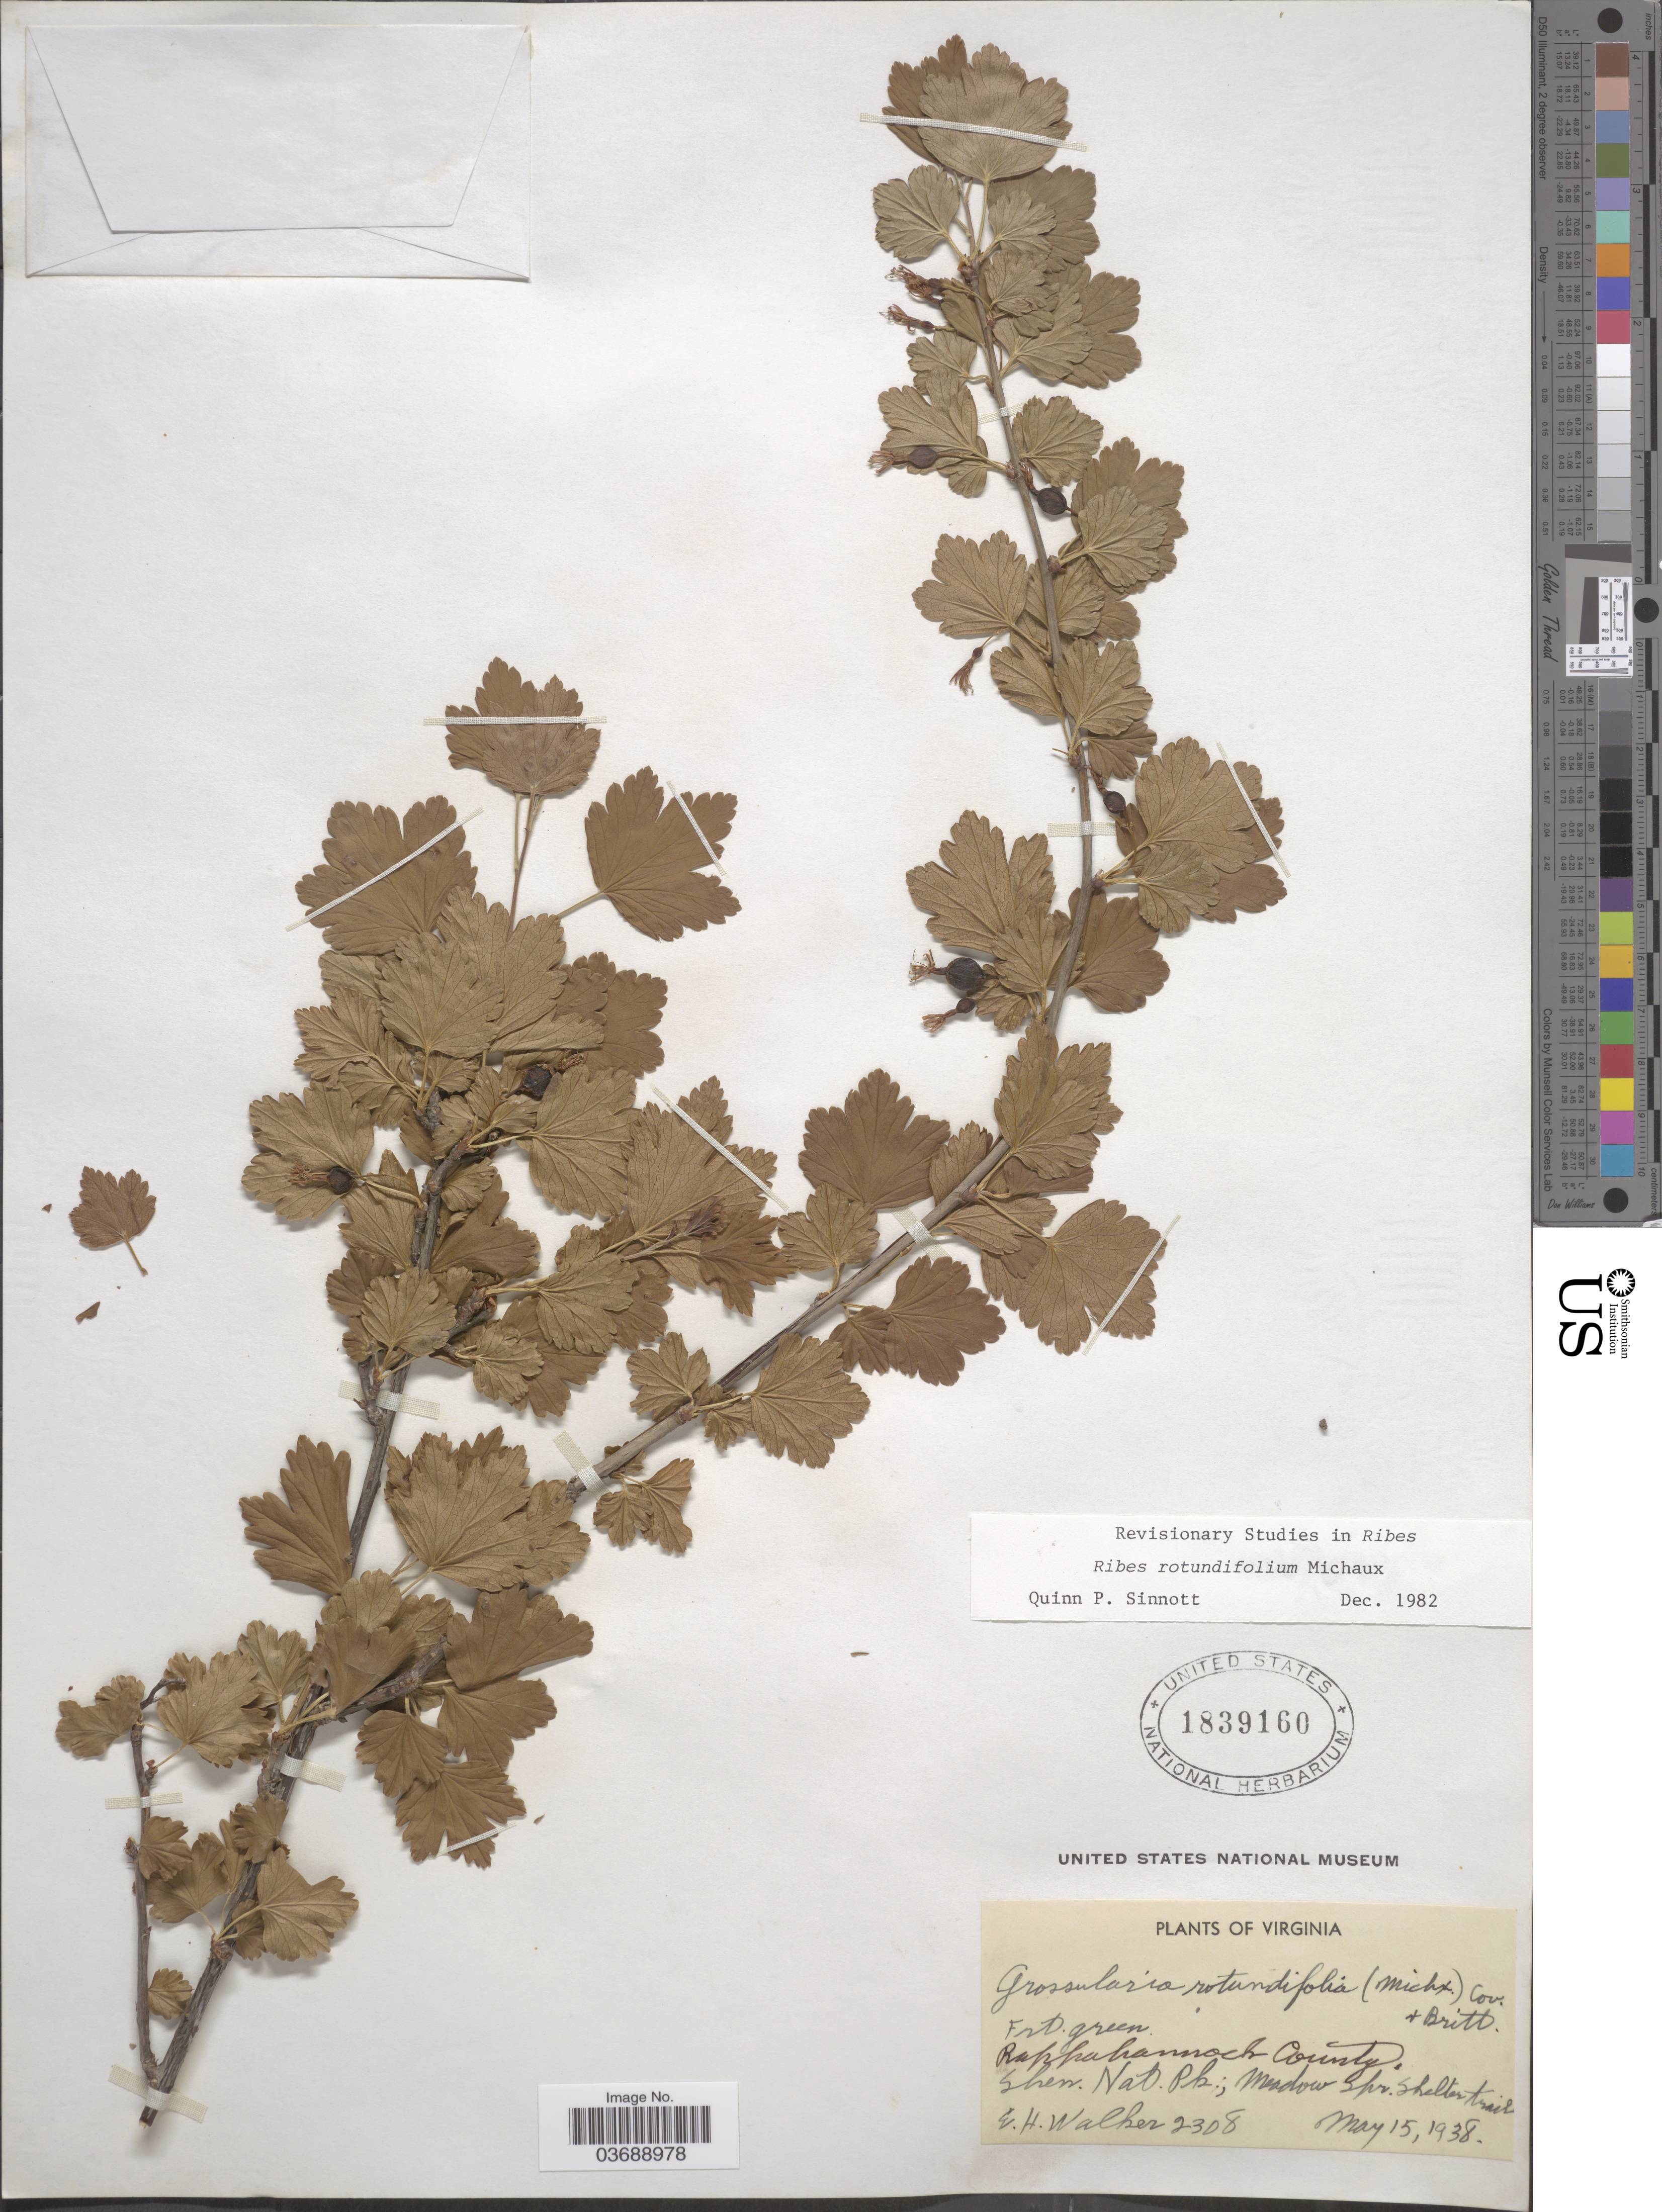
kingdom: Plantae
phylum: Tracheophyta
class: Magnoliopsida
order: Saxifragales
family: Grossulariaceae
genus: Ribes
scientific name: Ribes rotundifolium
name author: Michx.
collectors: E. H. Walker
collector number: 2308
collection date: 1938-05-15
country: United States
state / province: Virginia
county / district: Rappahannock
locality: Shen. Nat. Pk.; Meadow Spr. Shelter Trail.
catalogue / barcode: US 1839160